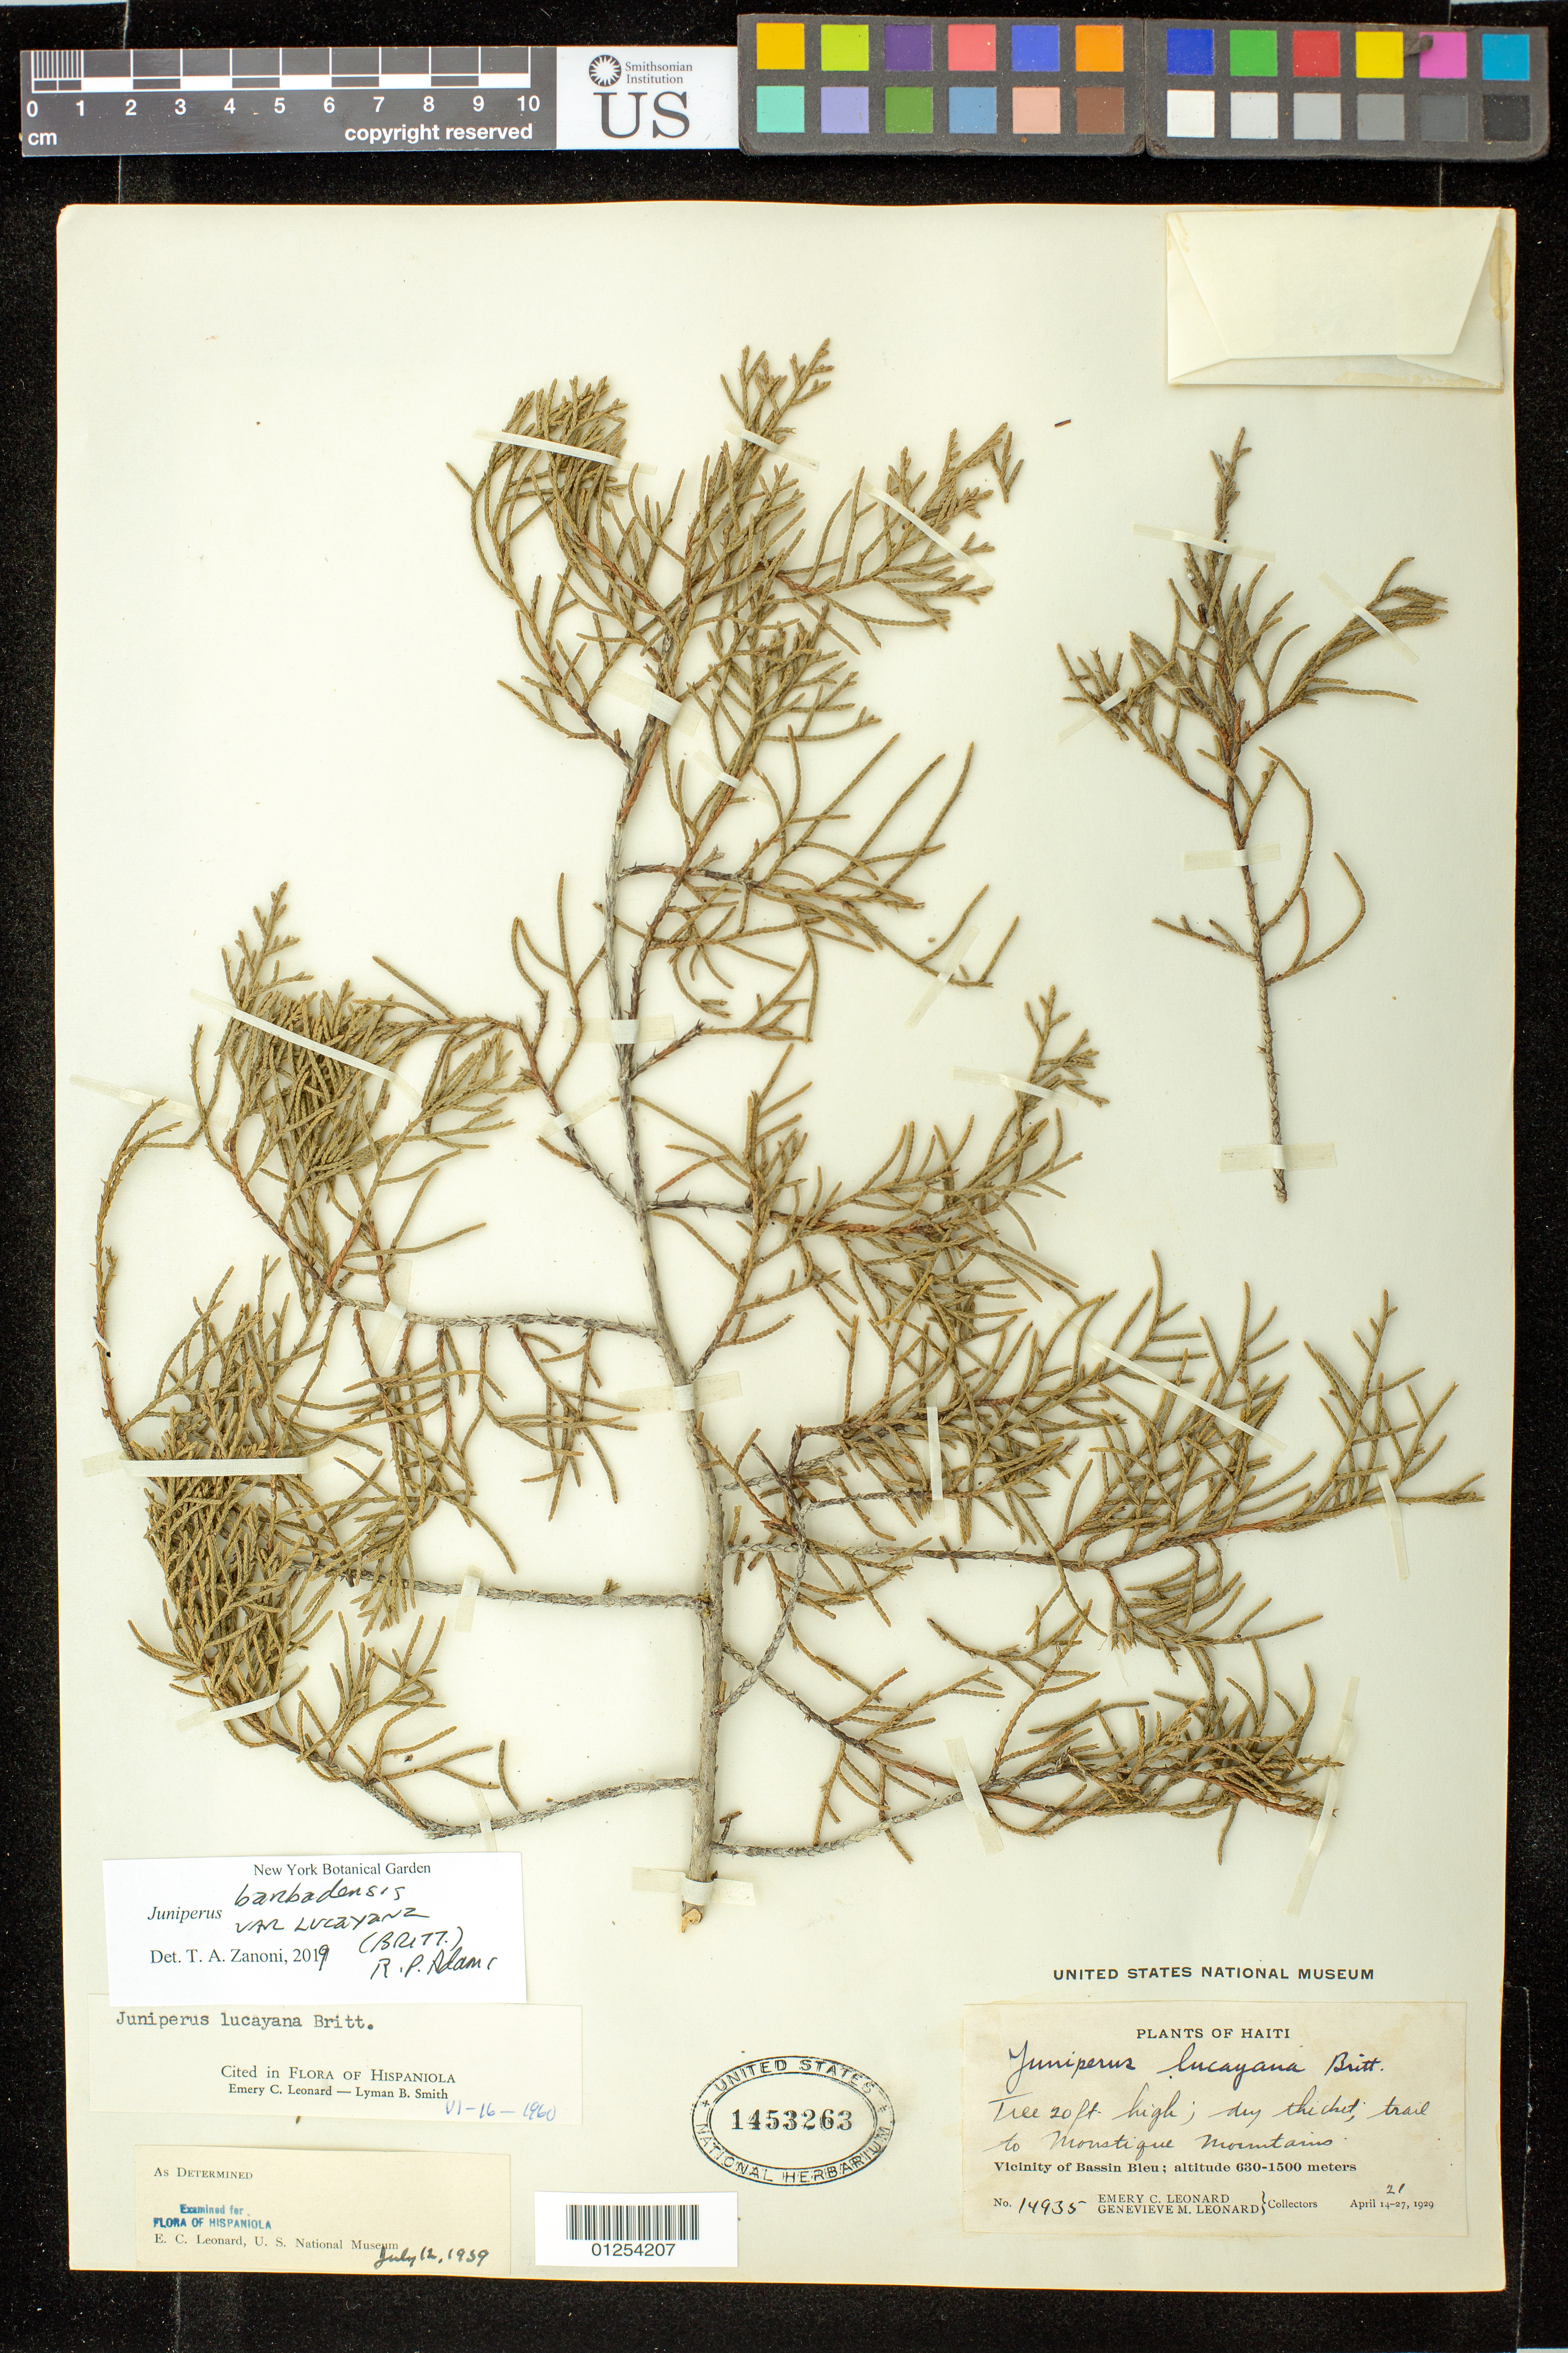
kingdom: Plantae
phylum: Tracheophyta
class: Pinopsida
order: Pinales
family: Cupressaceae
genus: Juniperus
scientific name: Juniperus barbadensis var. lucayana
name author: (Britton) R.P. Adams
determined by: Zanoni, T. A., (NY), New York Botanical Garden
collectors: E. C. Leonard & G. M. Leonard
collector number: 14935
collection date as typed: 14 Apr 1929 to 21 Apr 1929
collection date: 1929-04-14/1929-04-21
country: Haiti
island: Hispaniola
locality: Montenique Mountains. Vicinity of Bassin Bleu.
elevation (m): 630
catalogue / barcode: US 1453263